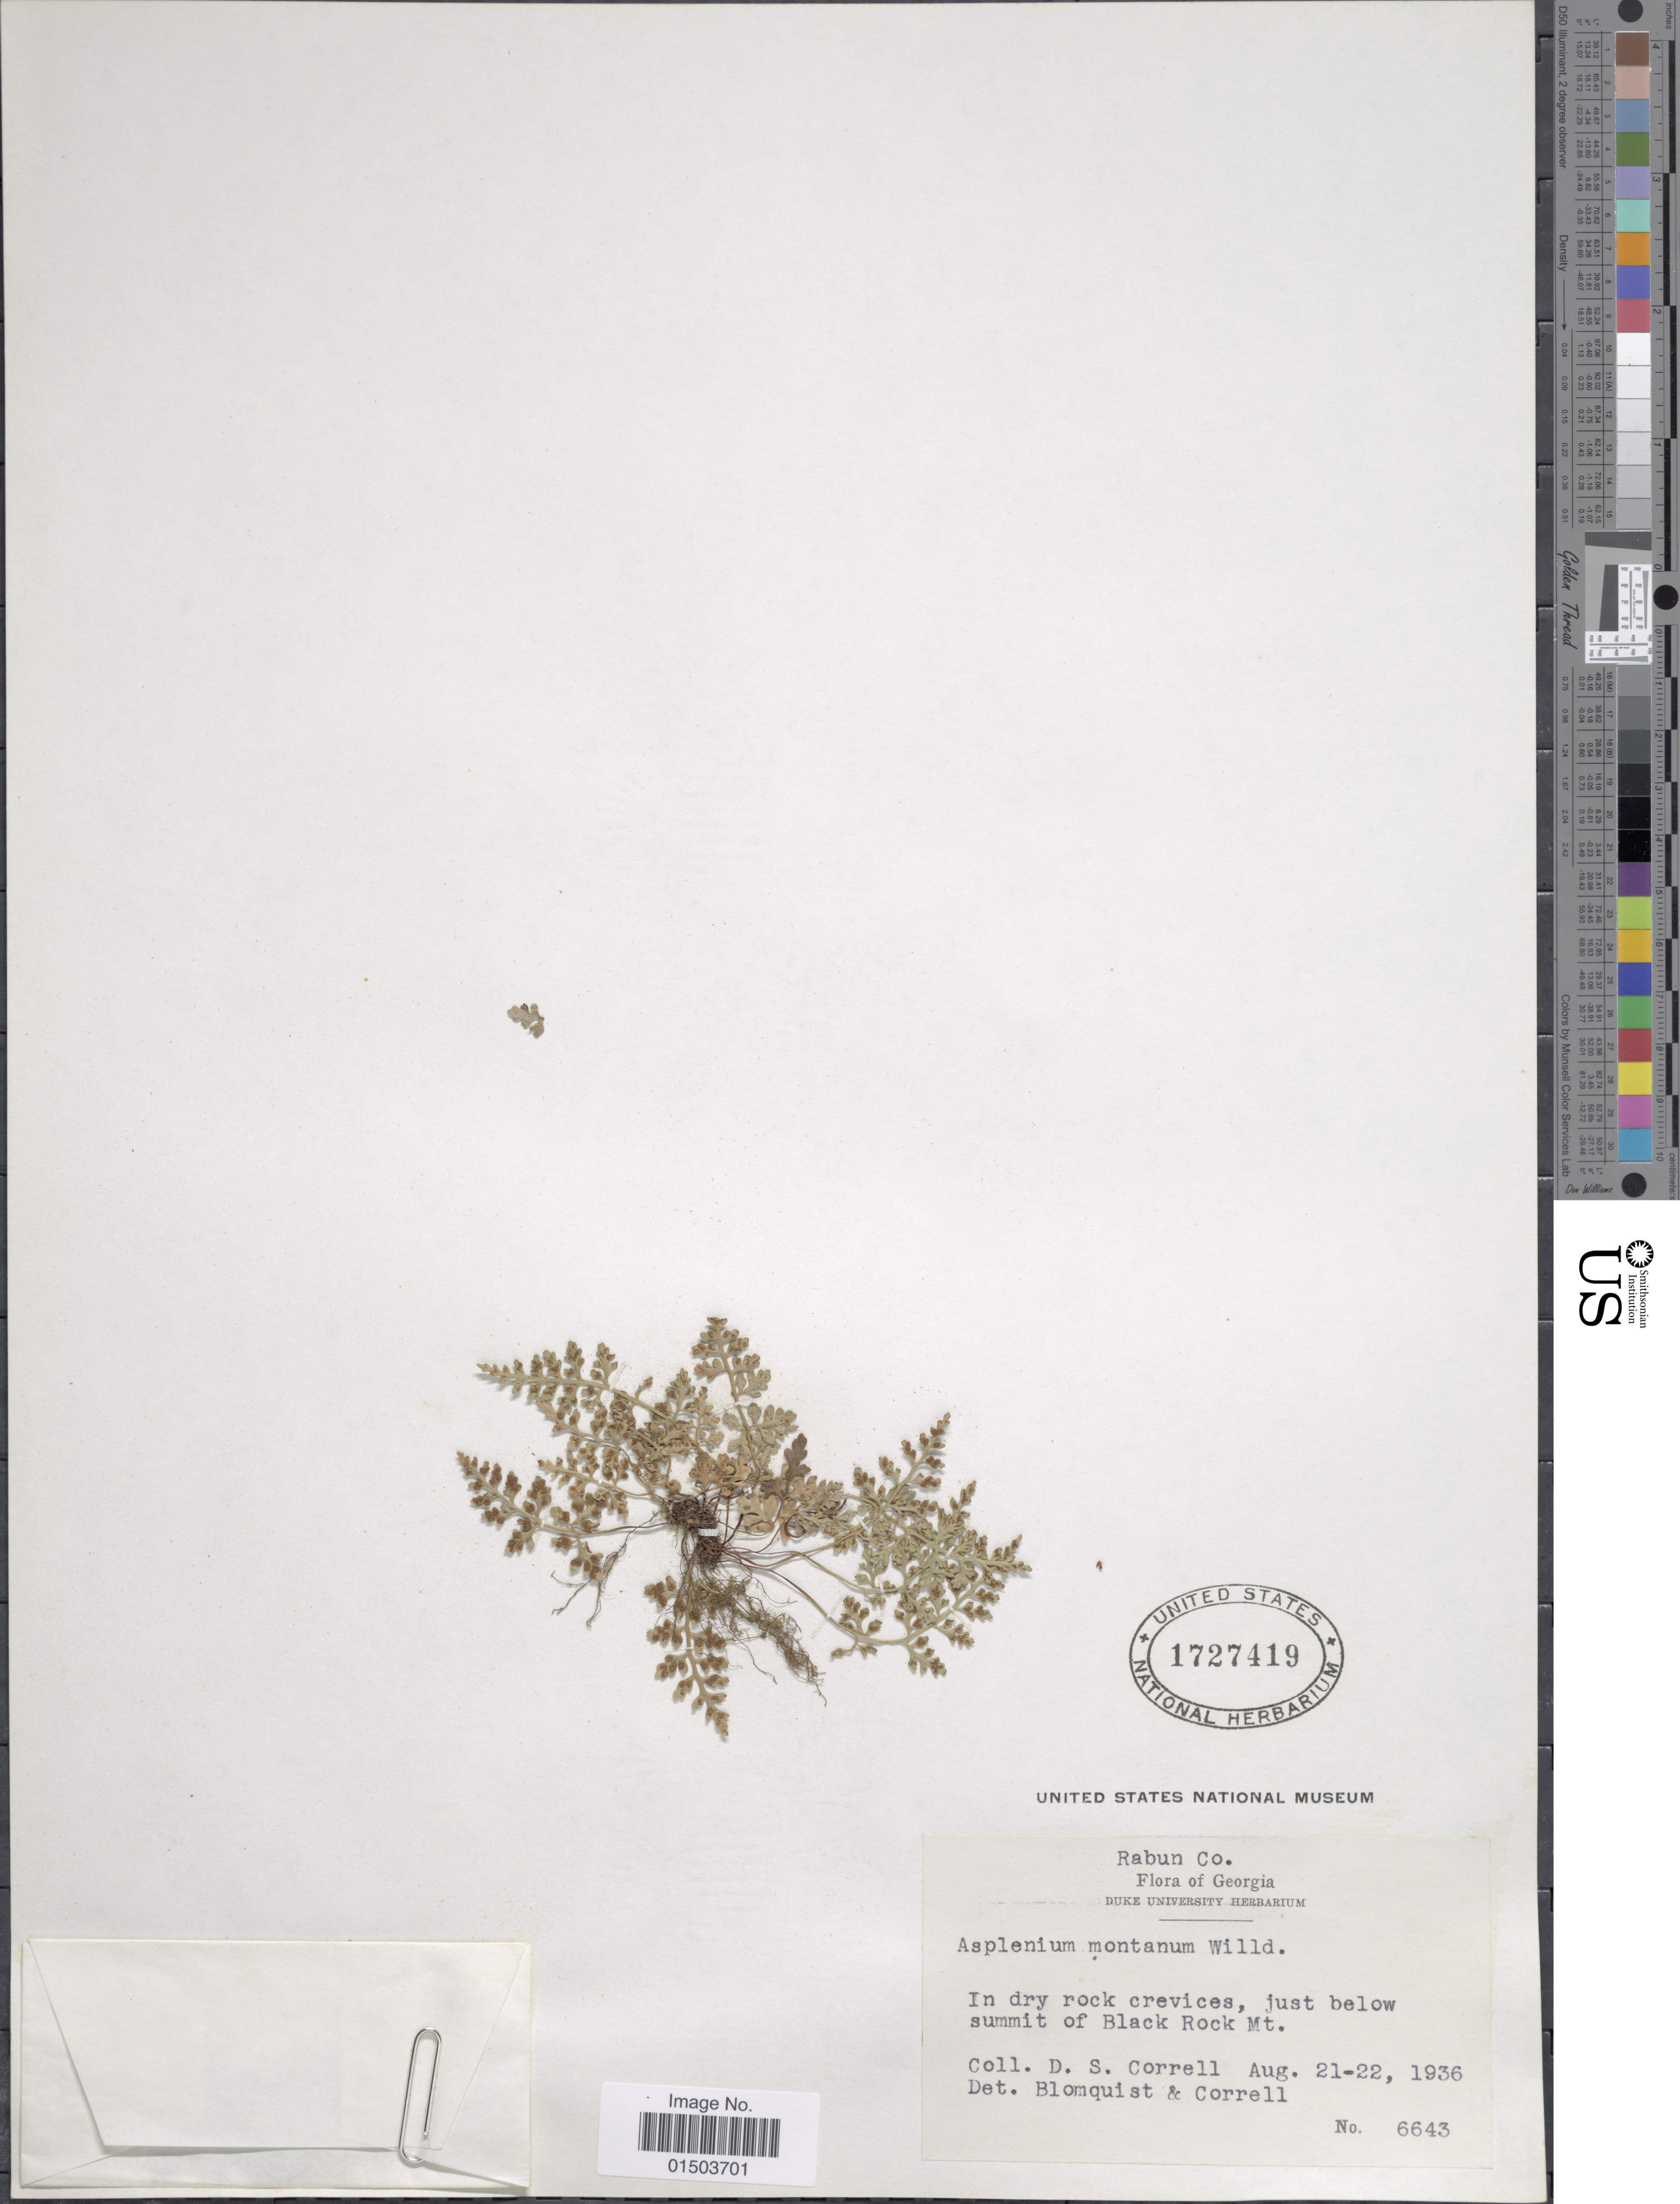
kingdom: Plantae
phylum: Tracheophyta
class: Polypodiopsida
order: Polypodiales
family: Aspleniaceae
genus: Asplenium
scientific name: Asplenium montanum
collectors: D. S. Correll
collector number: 6643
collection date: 1936-08-21/1936-08-22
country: United States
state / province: Georgia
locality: Rabun Co. In dry rock crevices, just below summit of Black Rock Mt.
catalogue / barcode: US 1727419